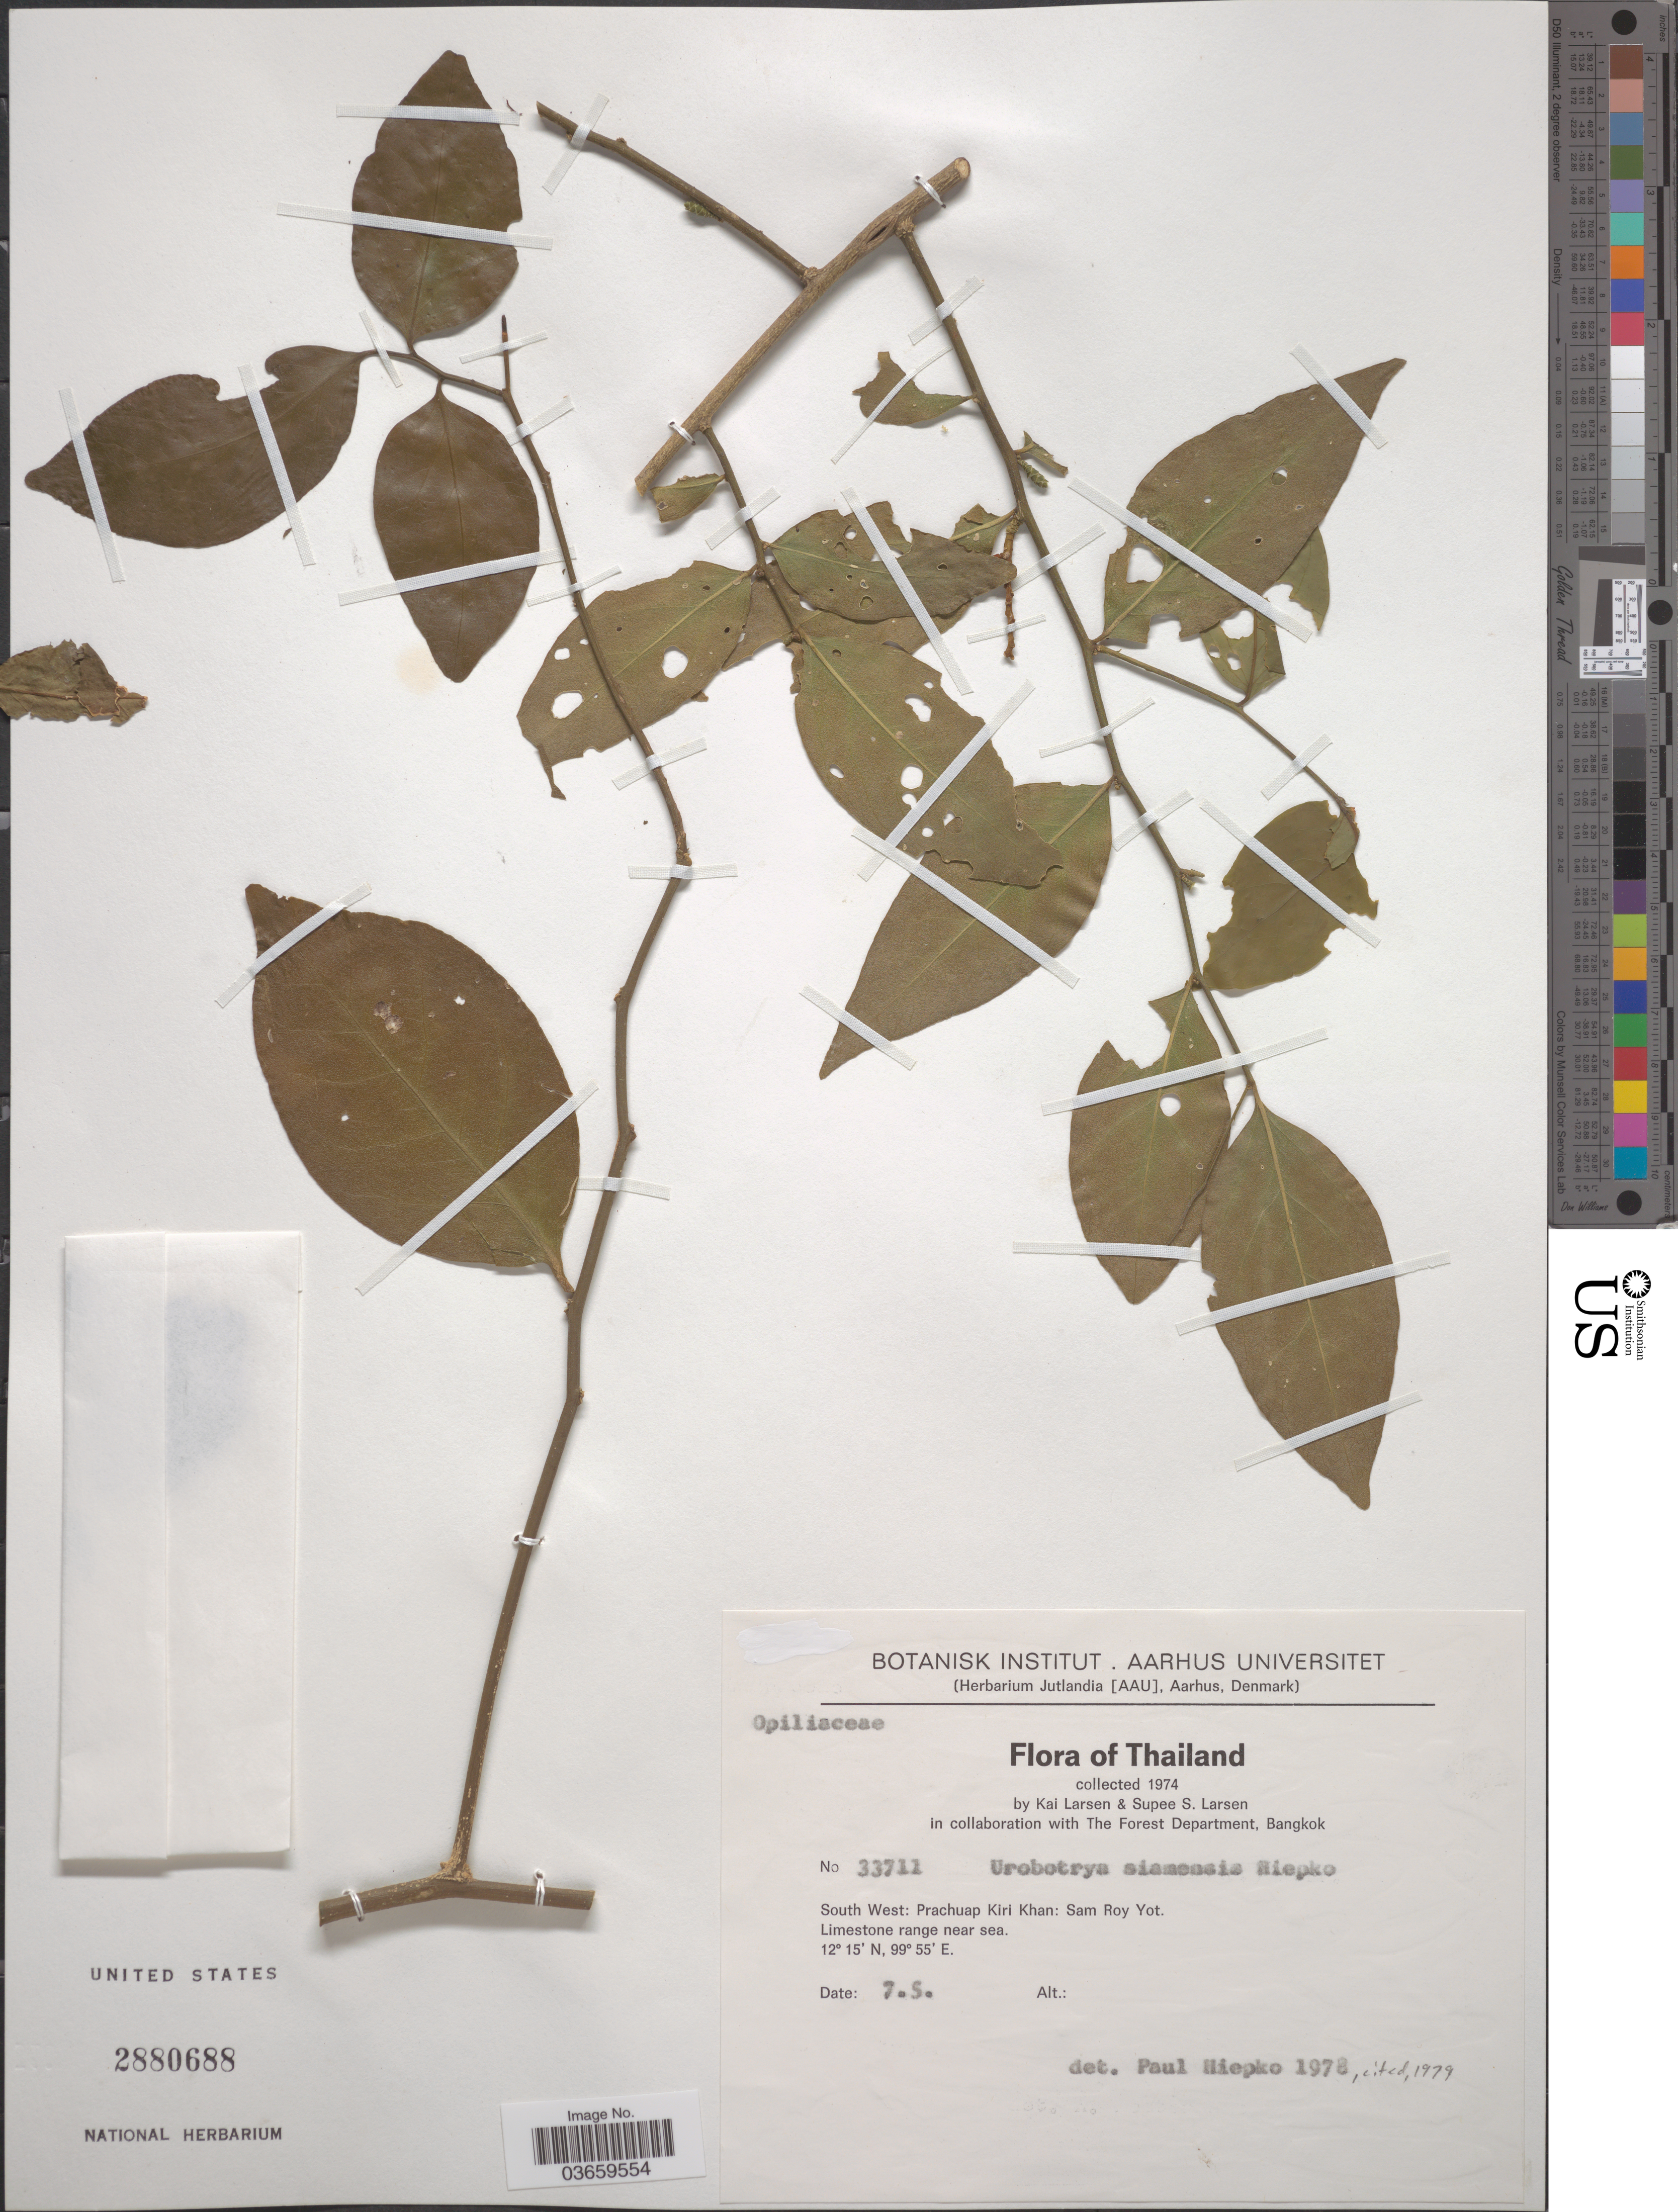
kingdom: Plantae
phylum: Tracheophyta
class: Magnoliopsida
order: Santalales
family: Opiliaceae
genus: Urobotrya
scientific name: Urobotrya siamensis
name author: Hiepko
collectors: K. Larsen & S. Larsen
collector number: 33711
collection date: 1974-05-07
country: Thailand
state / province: Prachuap Khiri Khan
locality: South West. Sam Roy Yot.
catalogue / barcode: US 2880688